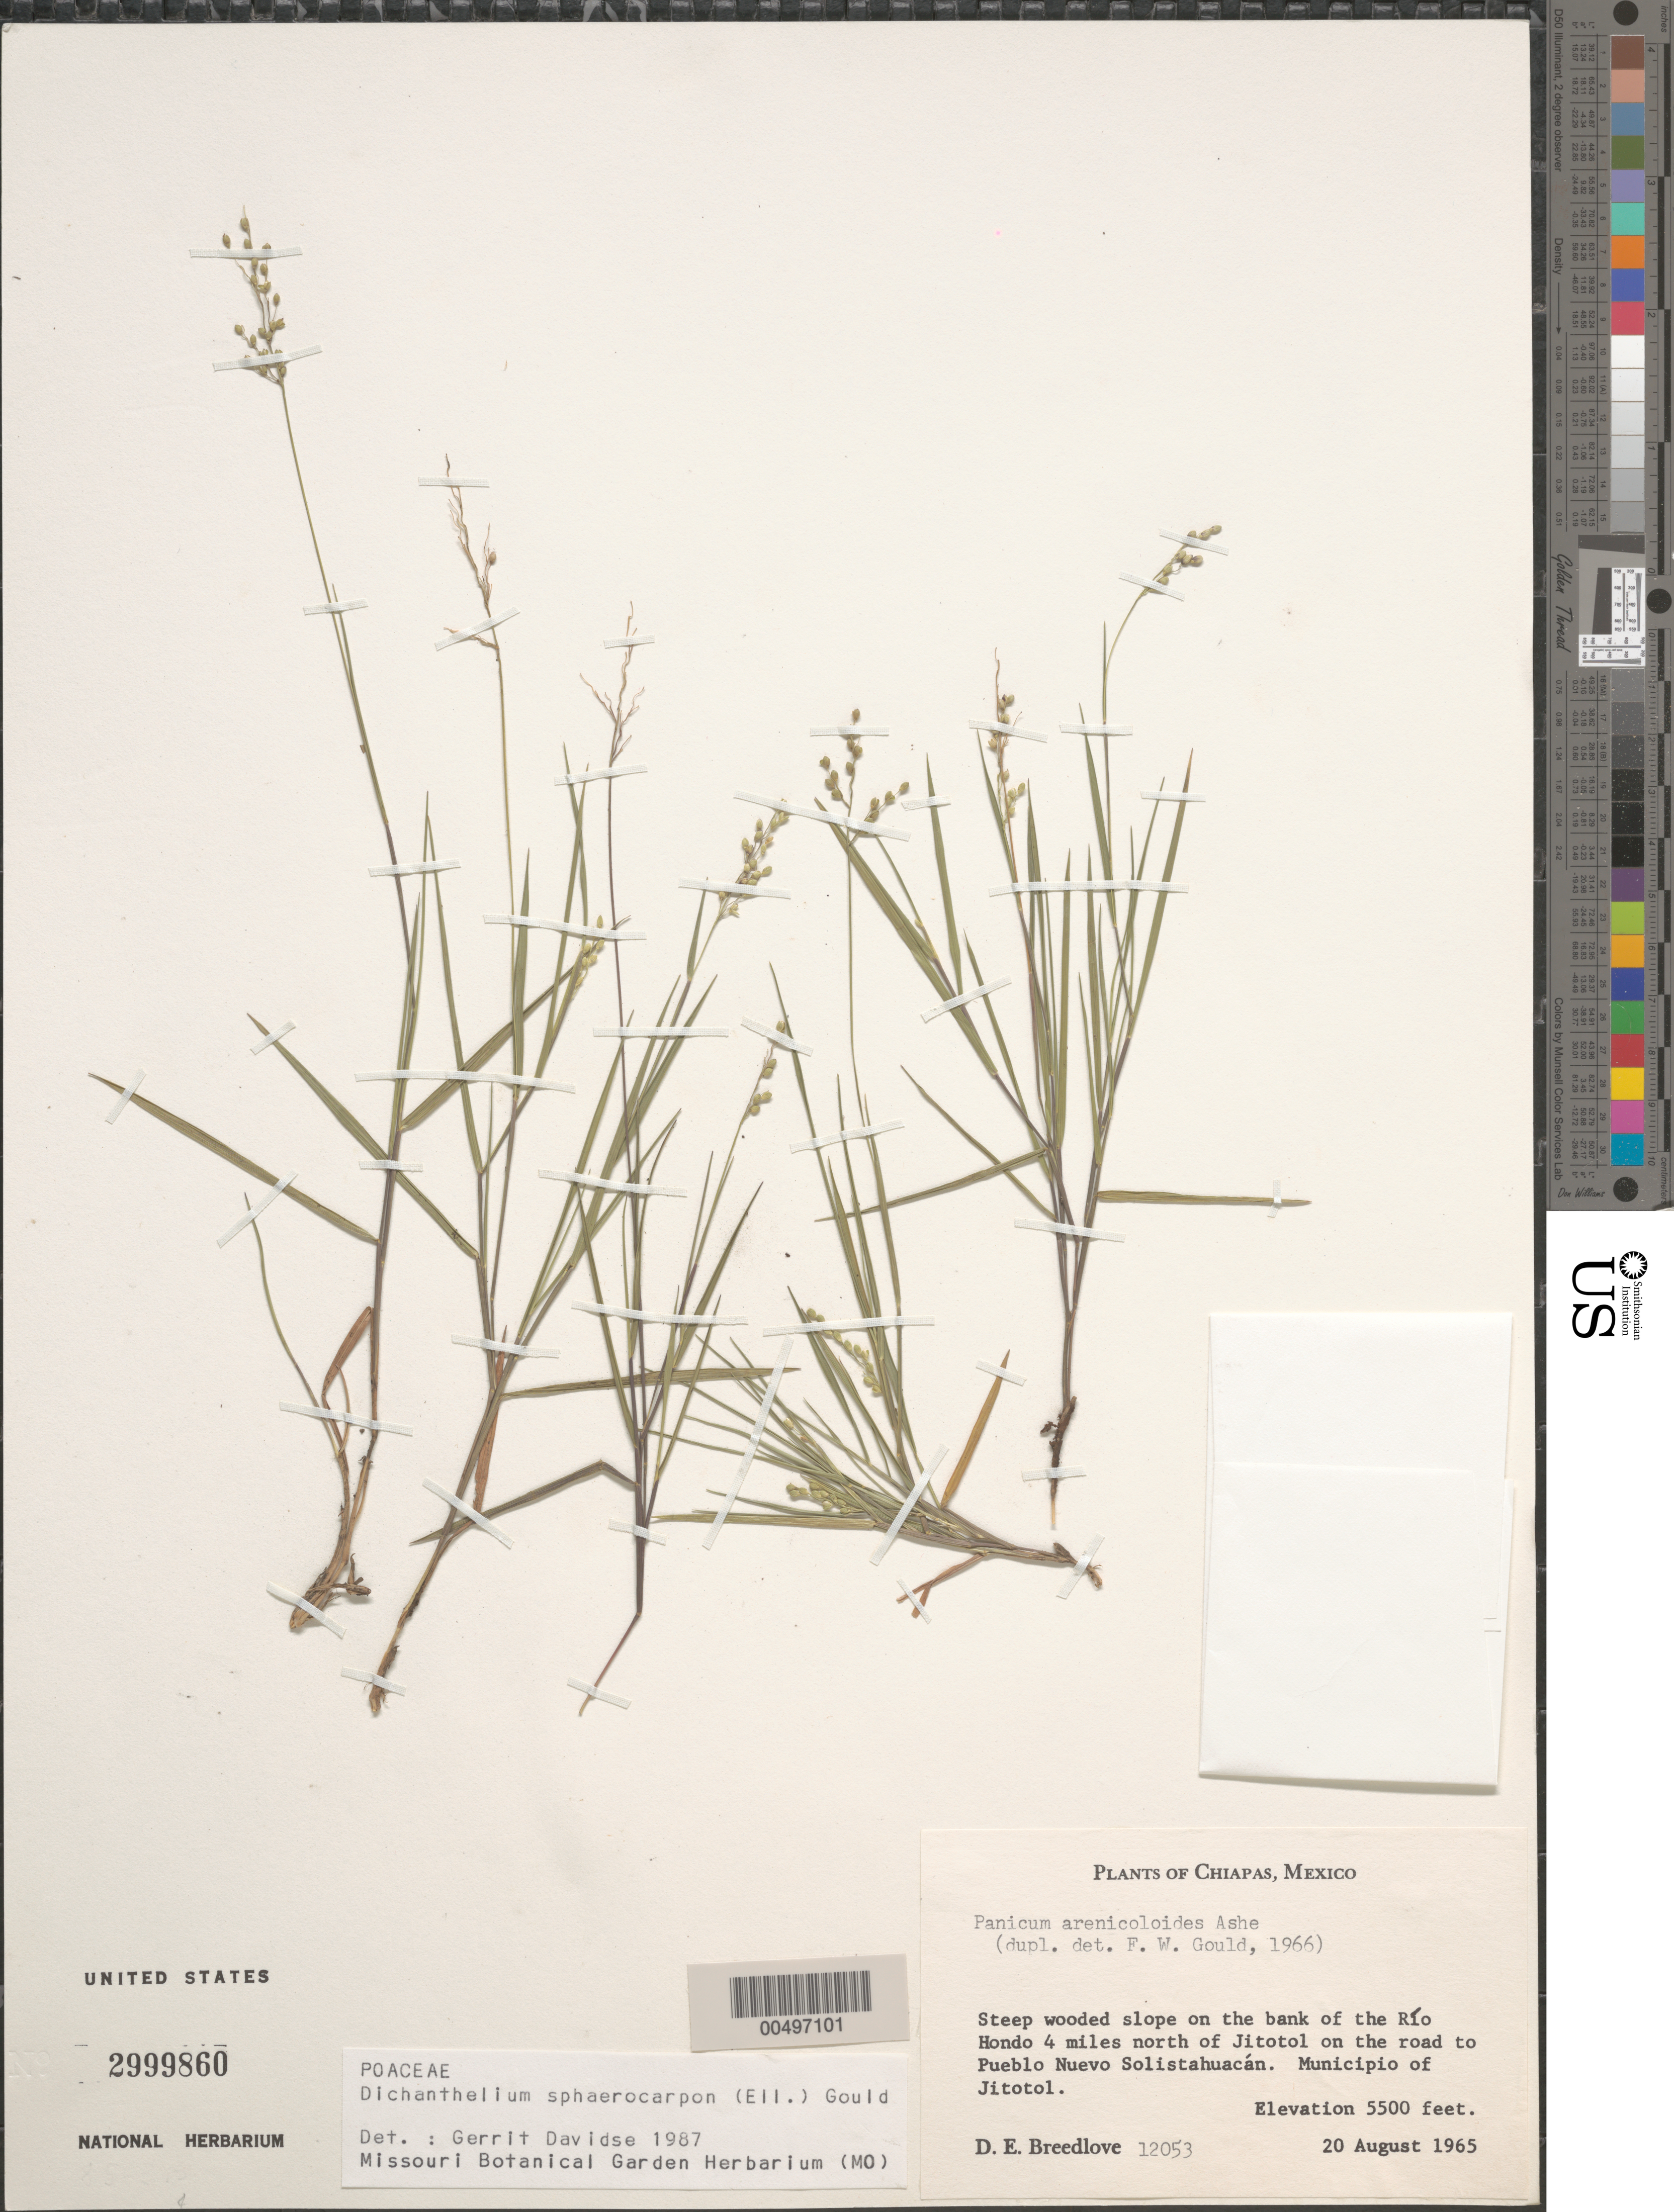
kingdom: Plantae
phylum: Tracheophyta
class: Liliopsida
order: Poales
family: Poaceae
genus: Dichanthelium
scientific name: Dichanthelium sphaerocarpon var. sphaerocarpon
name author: (Elliott) Gould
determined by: Davidse, Gerrit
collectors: D. E. Breedlove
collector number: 12053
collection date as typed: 20 Aug 1965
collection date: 1965-08-20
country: Mexico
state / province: Chiapas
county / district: Jitotol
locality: On the bank of the Río Hondo 4 mi N of Jitotal on the rd to Pueblo Nuevo Solistahuacán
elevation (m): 1676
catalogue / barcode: US 2999860